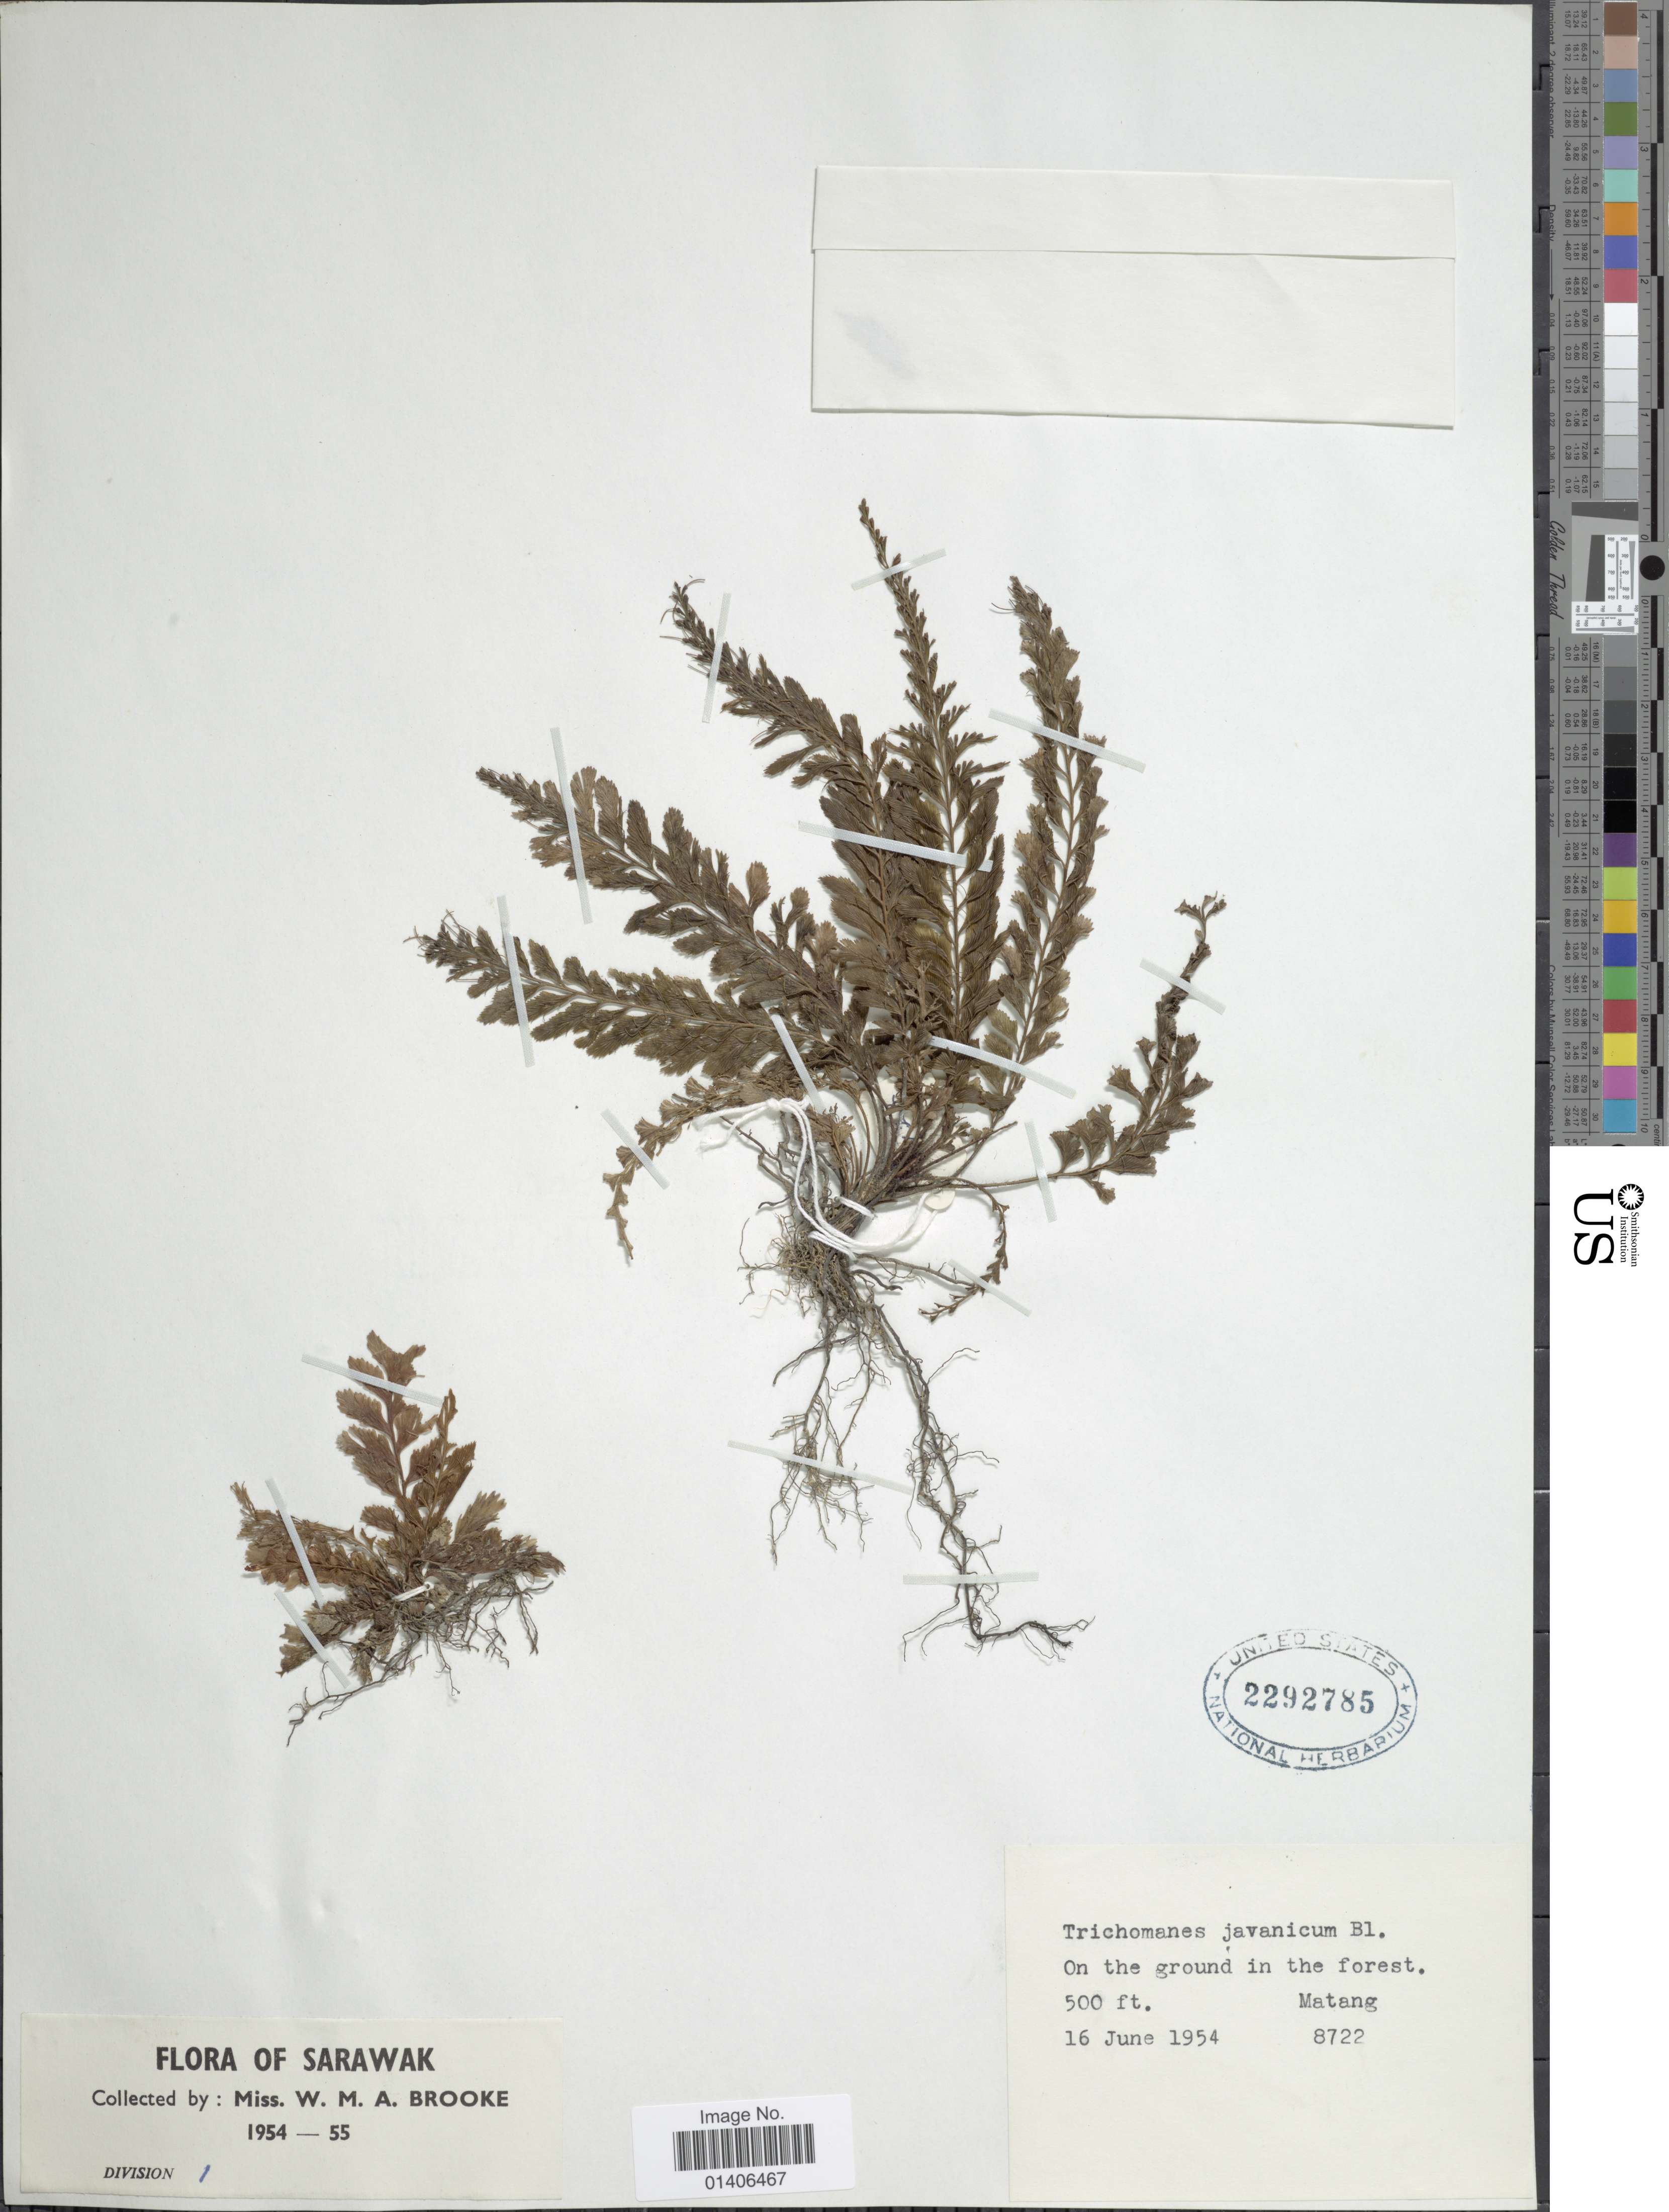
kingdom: Plantae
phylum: Tracheophyta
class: Polypodiopsida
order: Hymenophyllales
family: Hymenophyllaceae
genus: Cephalomanes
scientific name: Cephalomanes javanicum var. javanicum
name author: C. Presl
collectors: W. Brooke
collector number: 8722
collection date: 1954-06-16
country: Malaysia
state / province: Sarawak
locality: On the ground in the forest, Matang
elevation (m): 152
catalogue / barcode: US 2292785